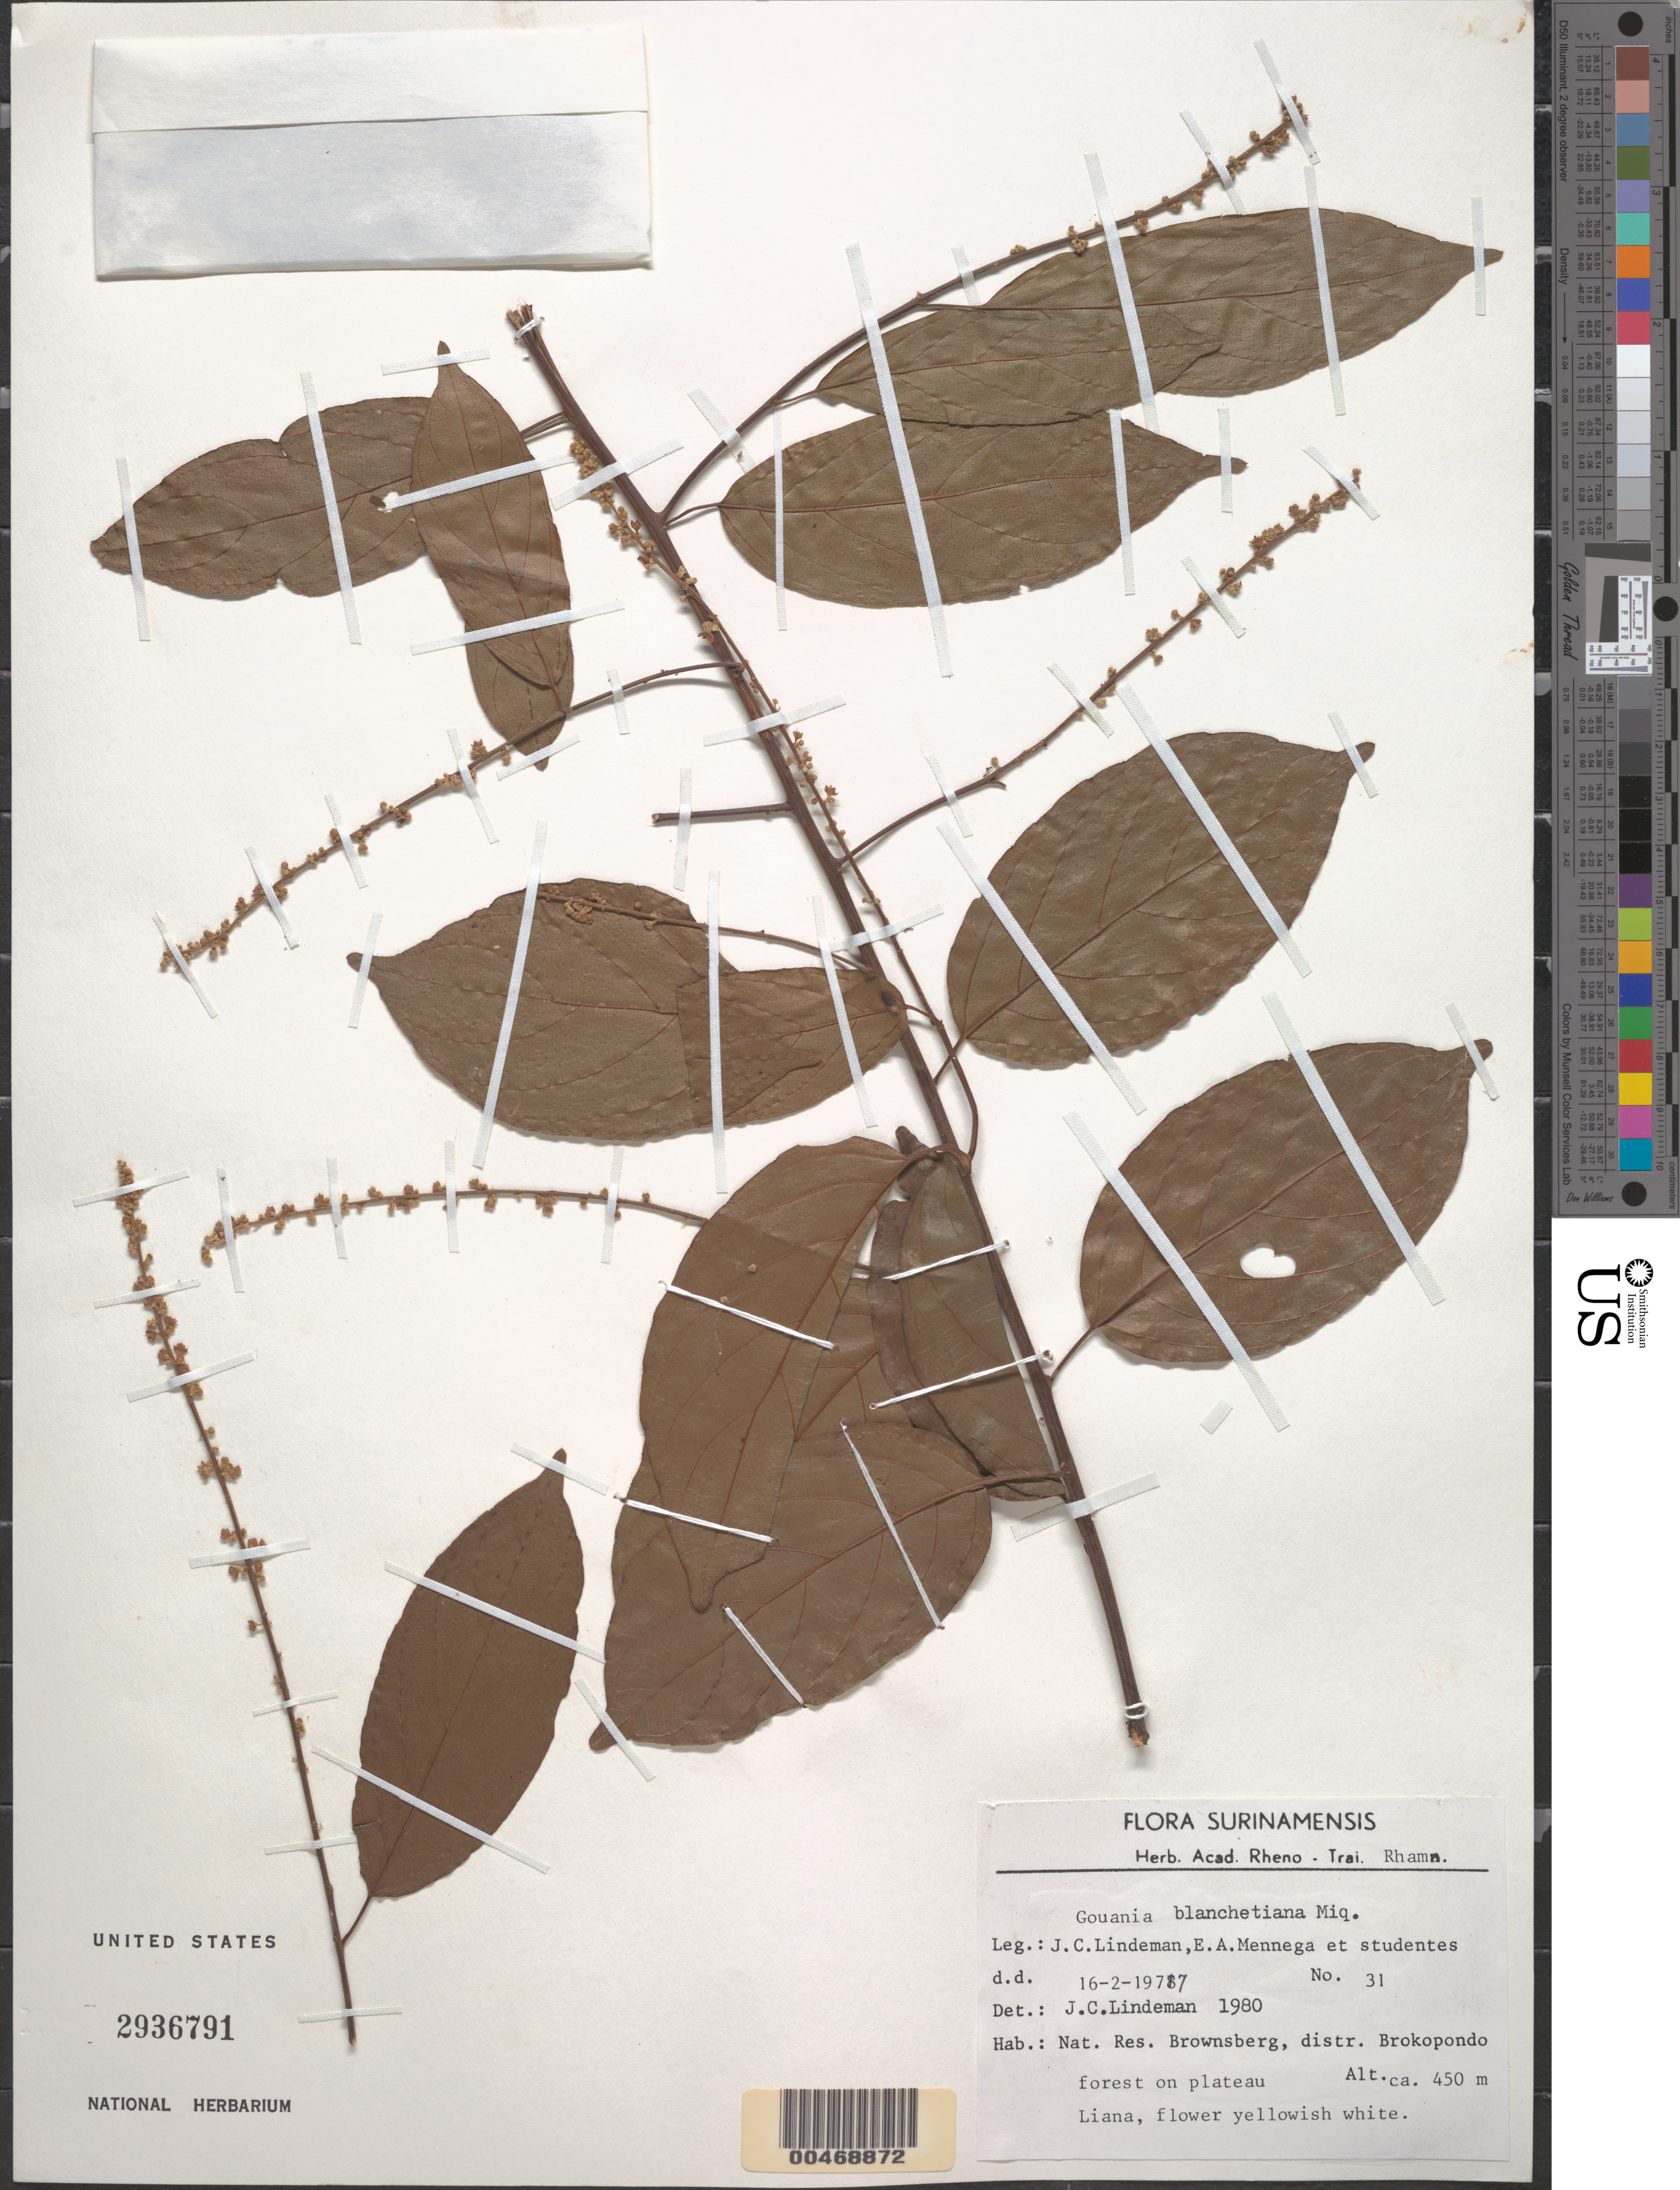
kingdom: Plantae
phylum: Tracheophyta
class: Magnoliopsida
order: Rosales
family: Rhamnaceae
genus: Gouania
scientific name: Gouania blanchetiana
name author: Miq.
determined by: Lindeman, J. C.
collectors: J. C. Lindeman, E. A. Mennega & Students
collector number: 77 31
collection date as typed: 16-Feb-77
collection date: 1977-02-16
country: Suriname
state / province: Brokopondo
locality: Brownsberg Nature Reserve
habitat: Forest on plateau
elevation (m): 450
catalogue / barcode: US 2936791